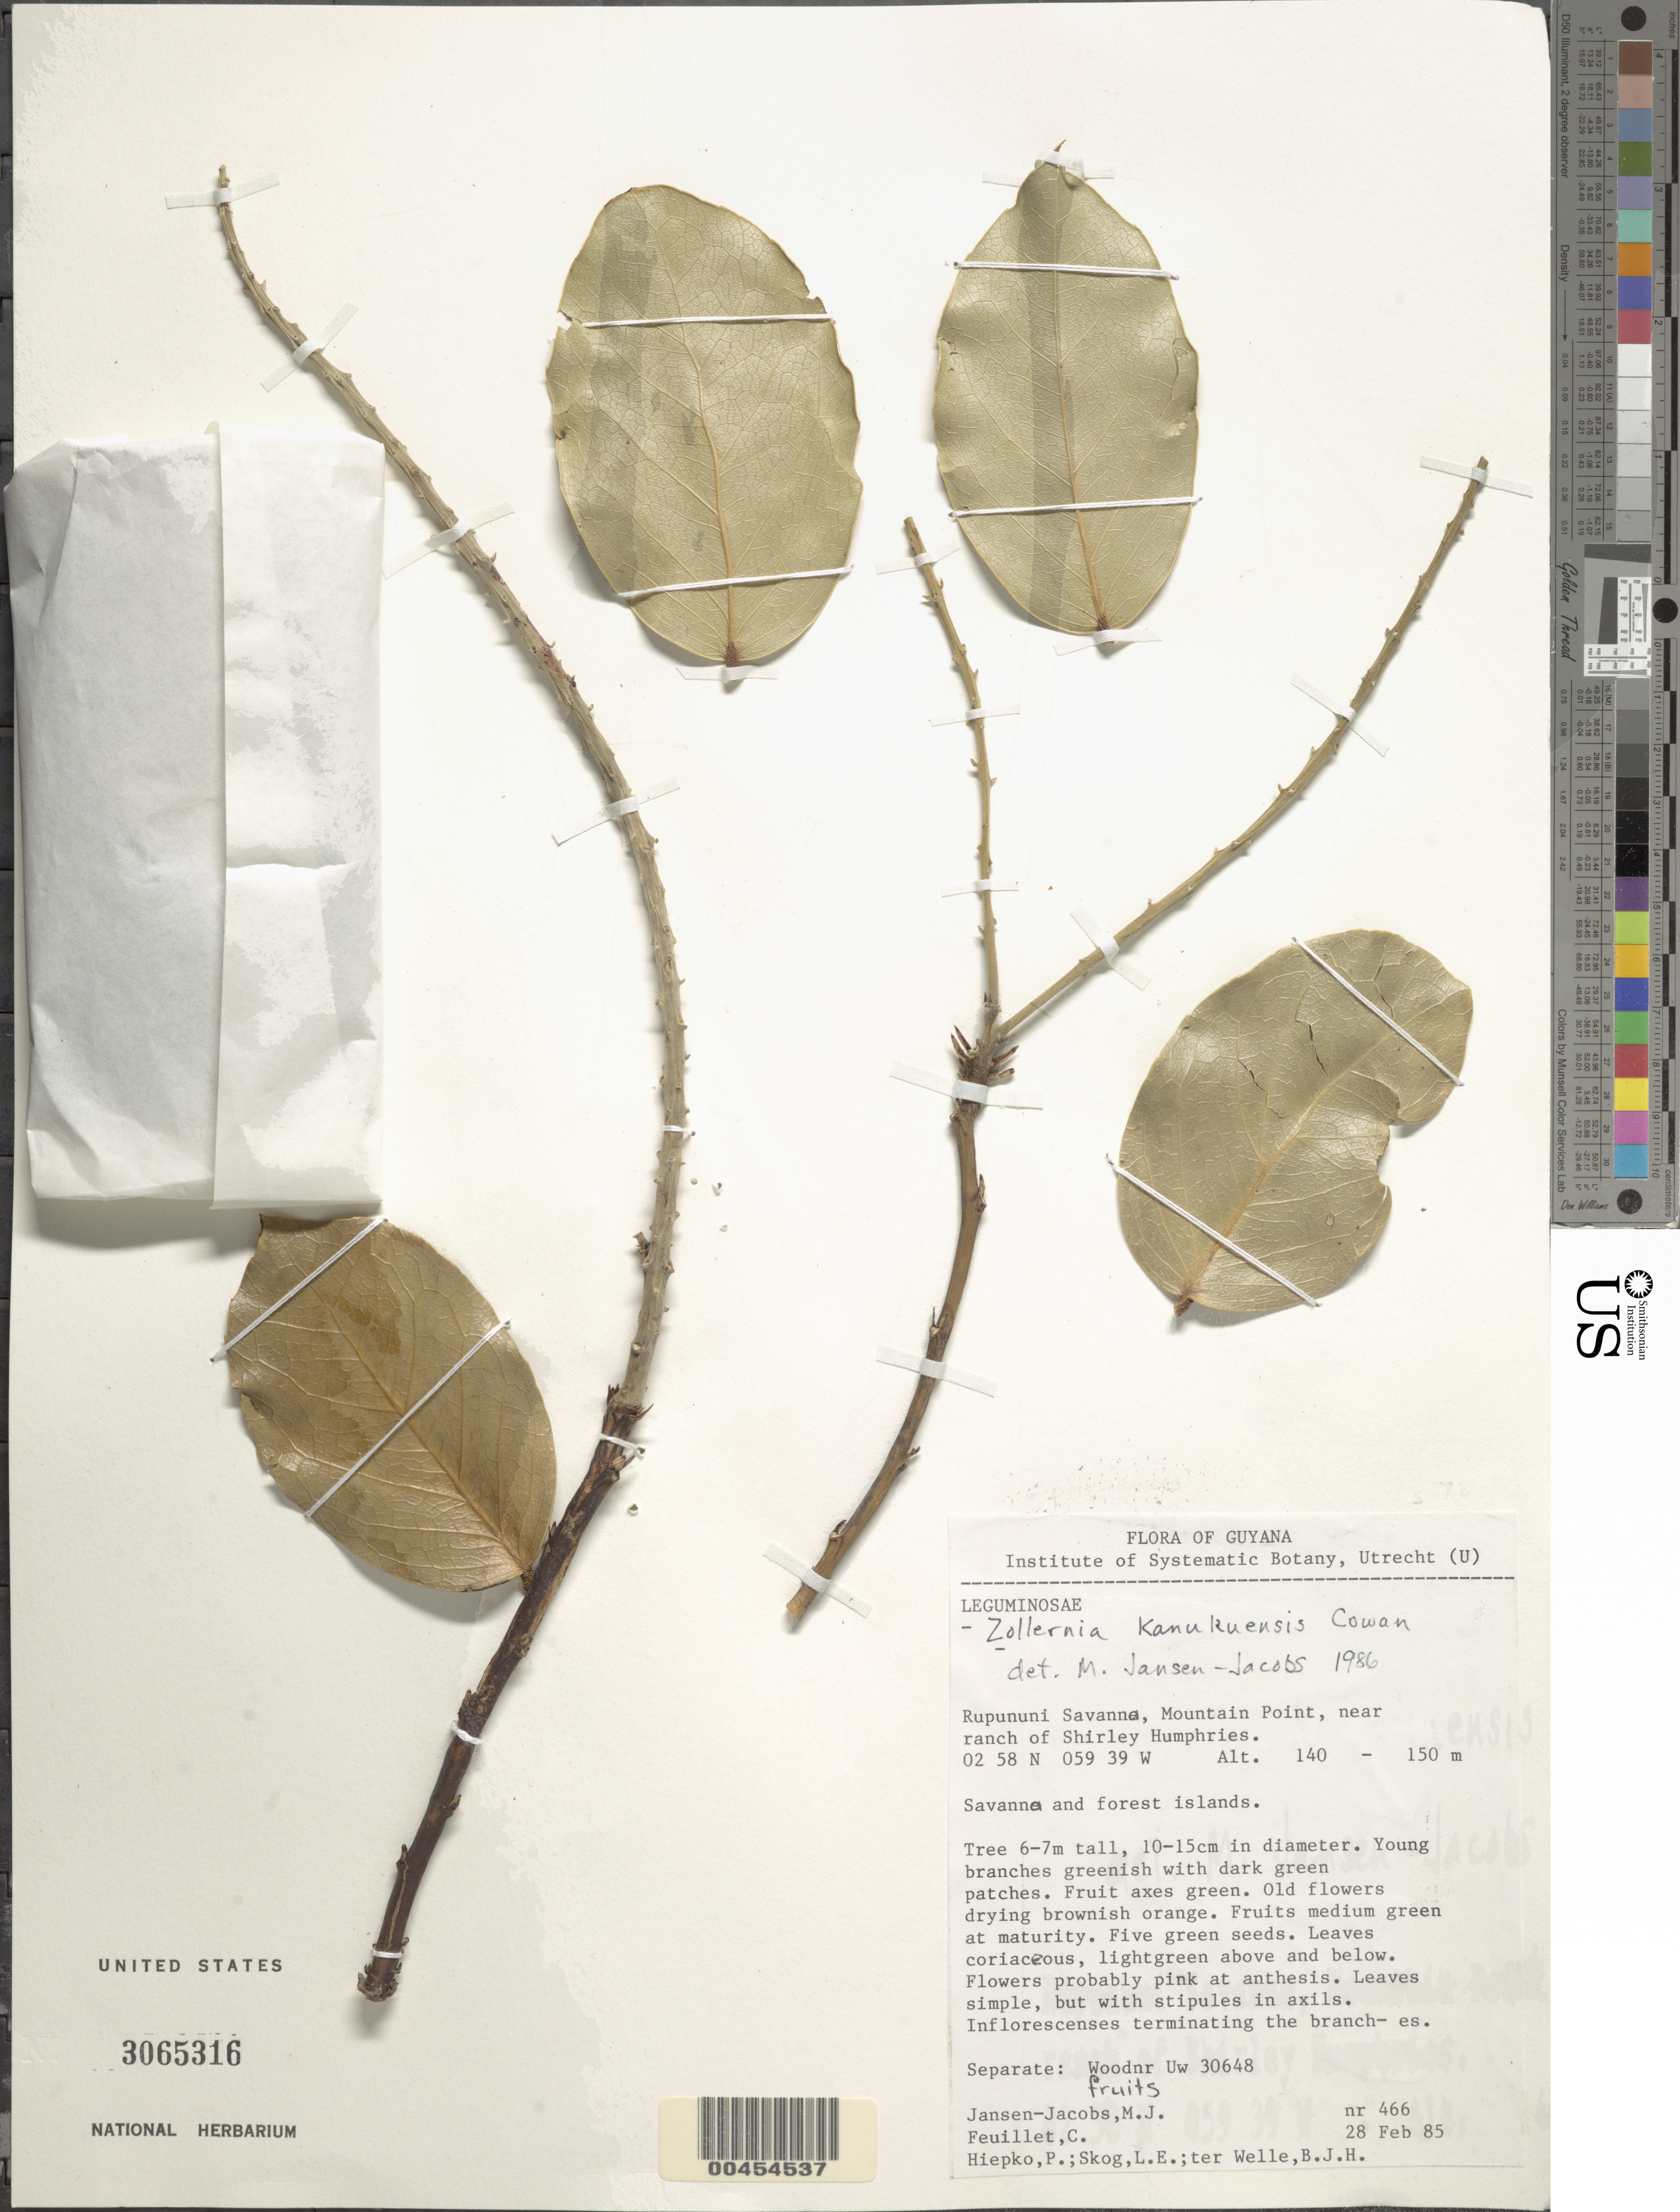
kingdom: Plantae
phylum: Tracheophyta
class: Magnoliopsida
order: Fabales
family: Fabaceae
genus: Zollernia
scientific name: Zollernia kanukuensis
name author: R.S. Cowan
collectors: M. J. Jansen-Jacobs, C. Feuillet, P. H. Hiepko, L. E. Skog & B. Welle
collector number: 466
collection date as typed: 28 Feb 1985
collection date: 1985-02-28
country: Guyana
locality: Rupununi savanna, mountain point, near ranch of shirley humphries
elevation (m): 140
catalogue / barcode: US 3065316